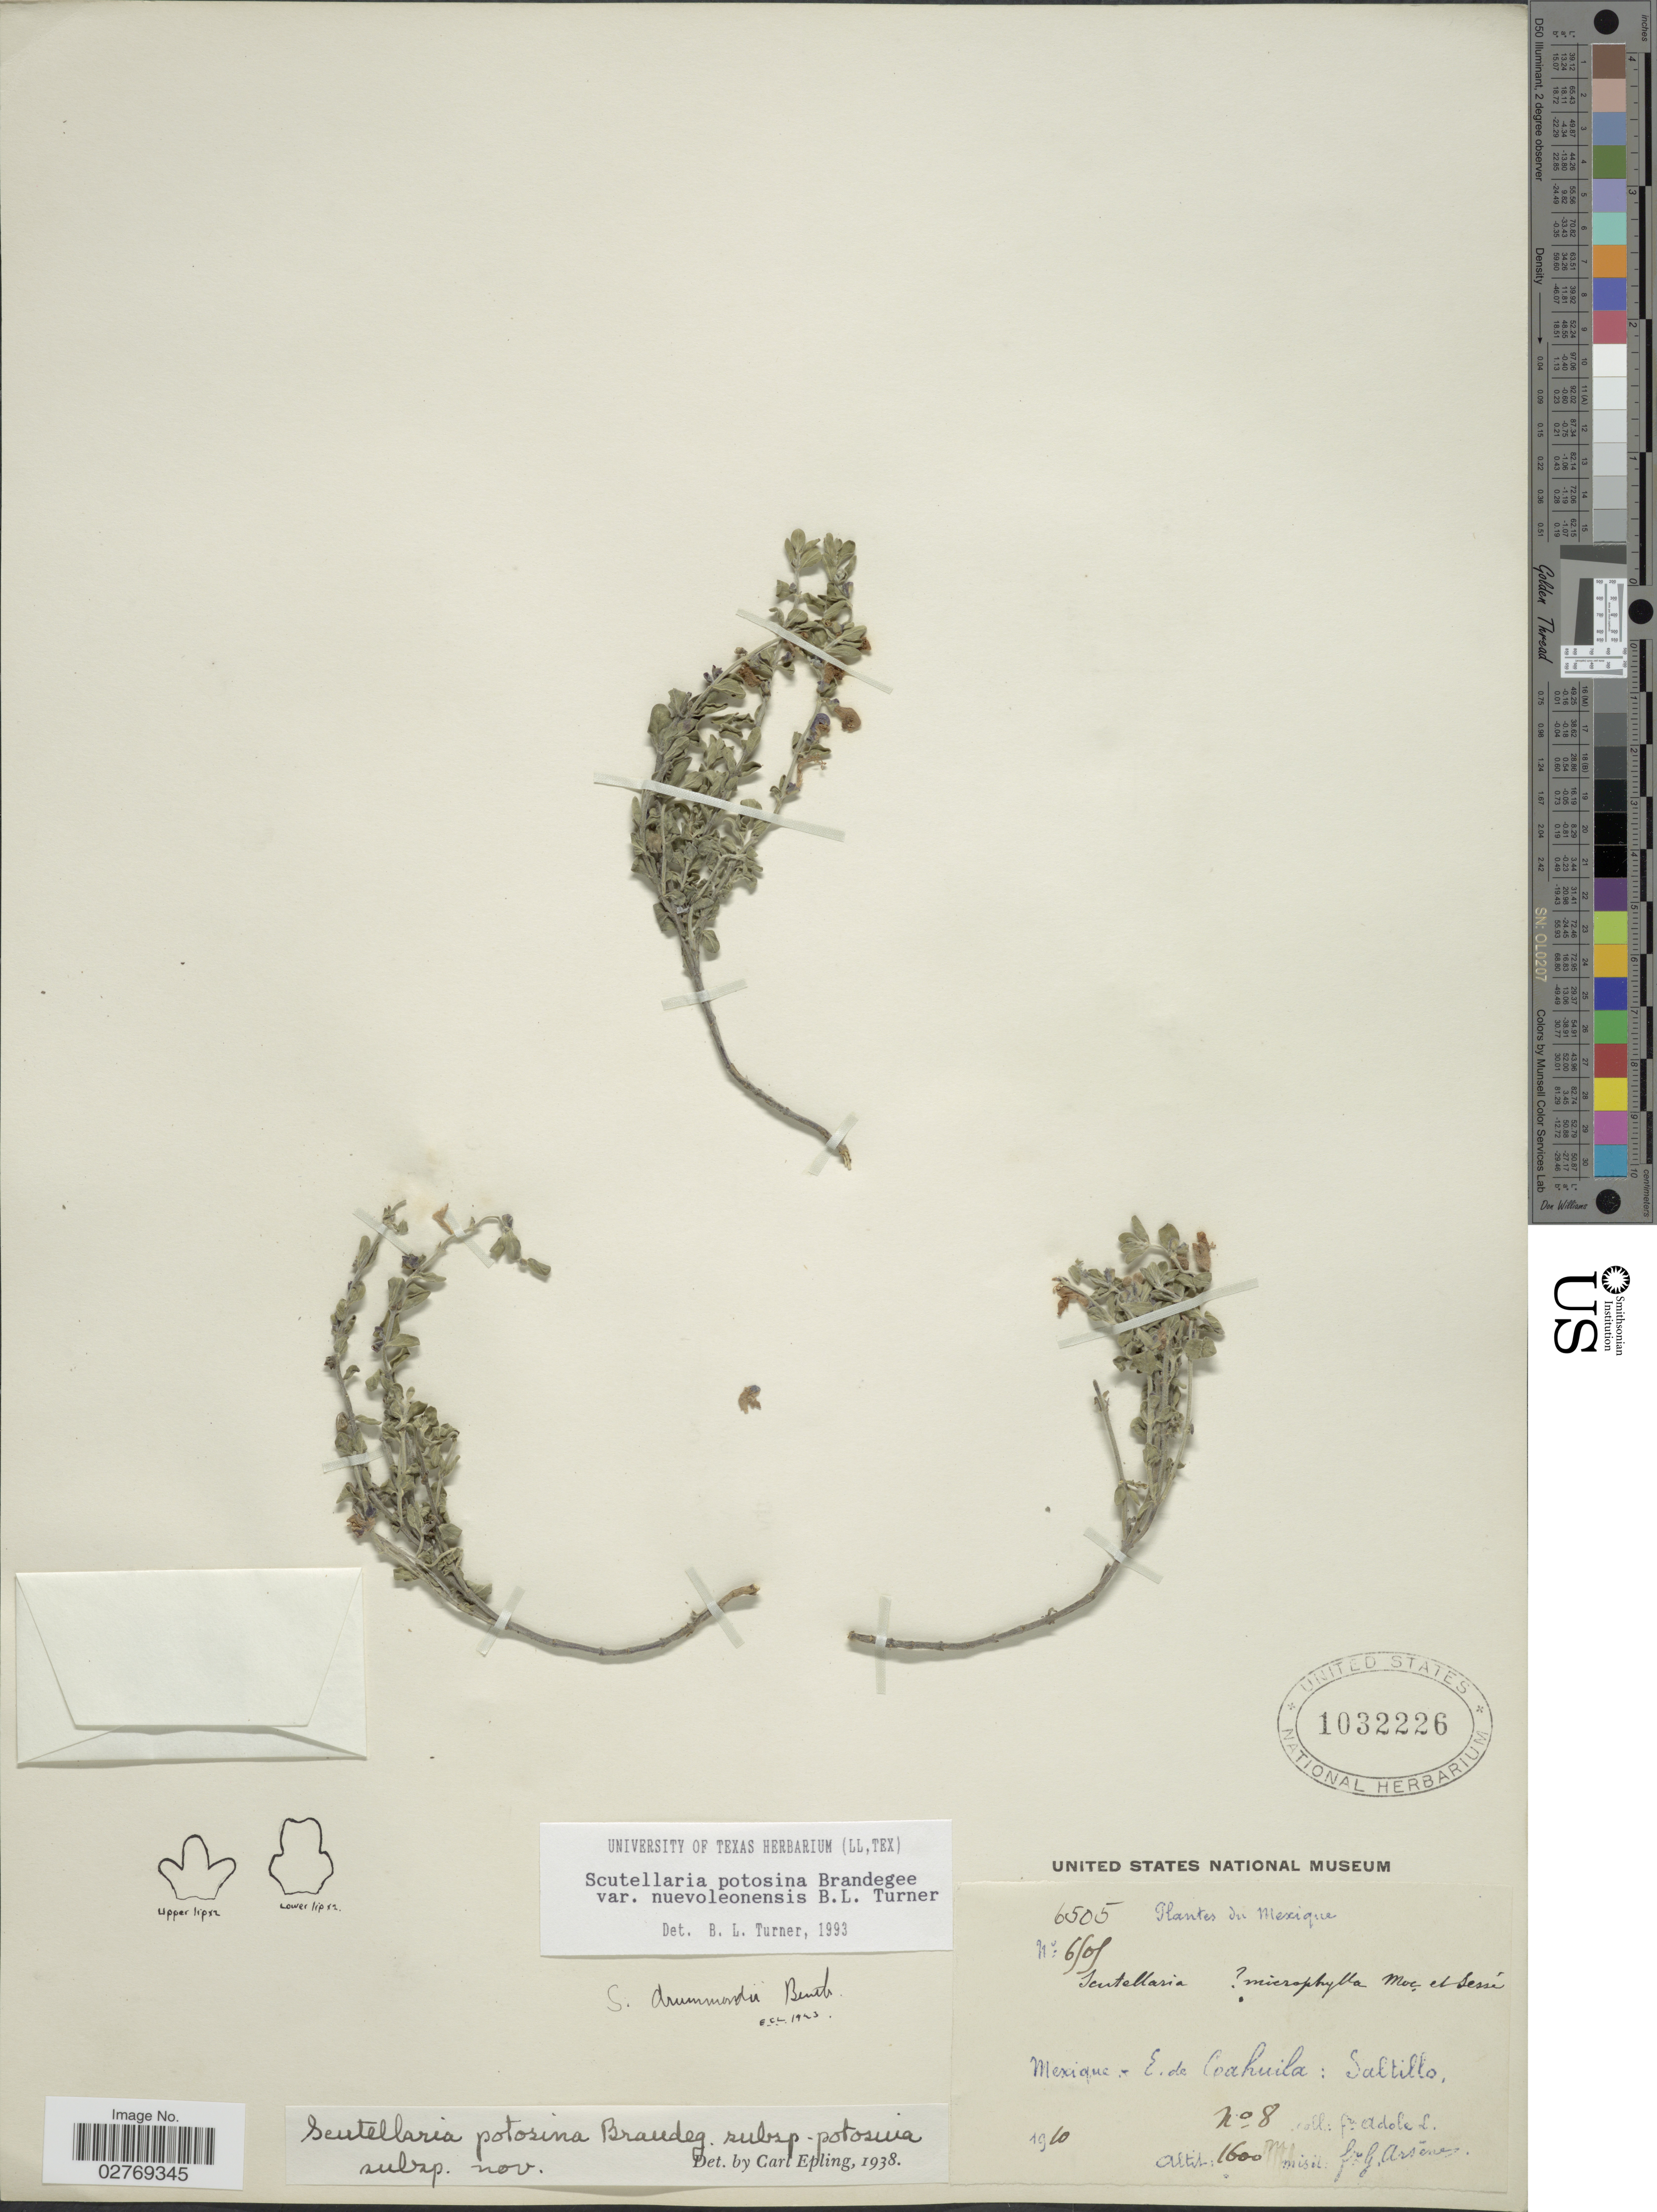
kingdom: Plantae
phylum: Tracheophyta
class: Magnoliopsida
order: Lamiales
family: Lamiaceae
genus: Scutellaria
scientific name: Scutellaria potosina var. nuevoleonensis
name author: Brandegee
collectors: Bro. Adole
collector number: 8/6505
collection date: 1910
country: Mexico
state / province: Coahuila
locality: Saltillo.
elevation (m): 1600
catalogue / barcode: US 1032226